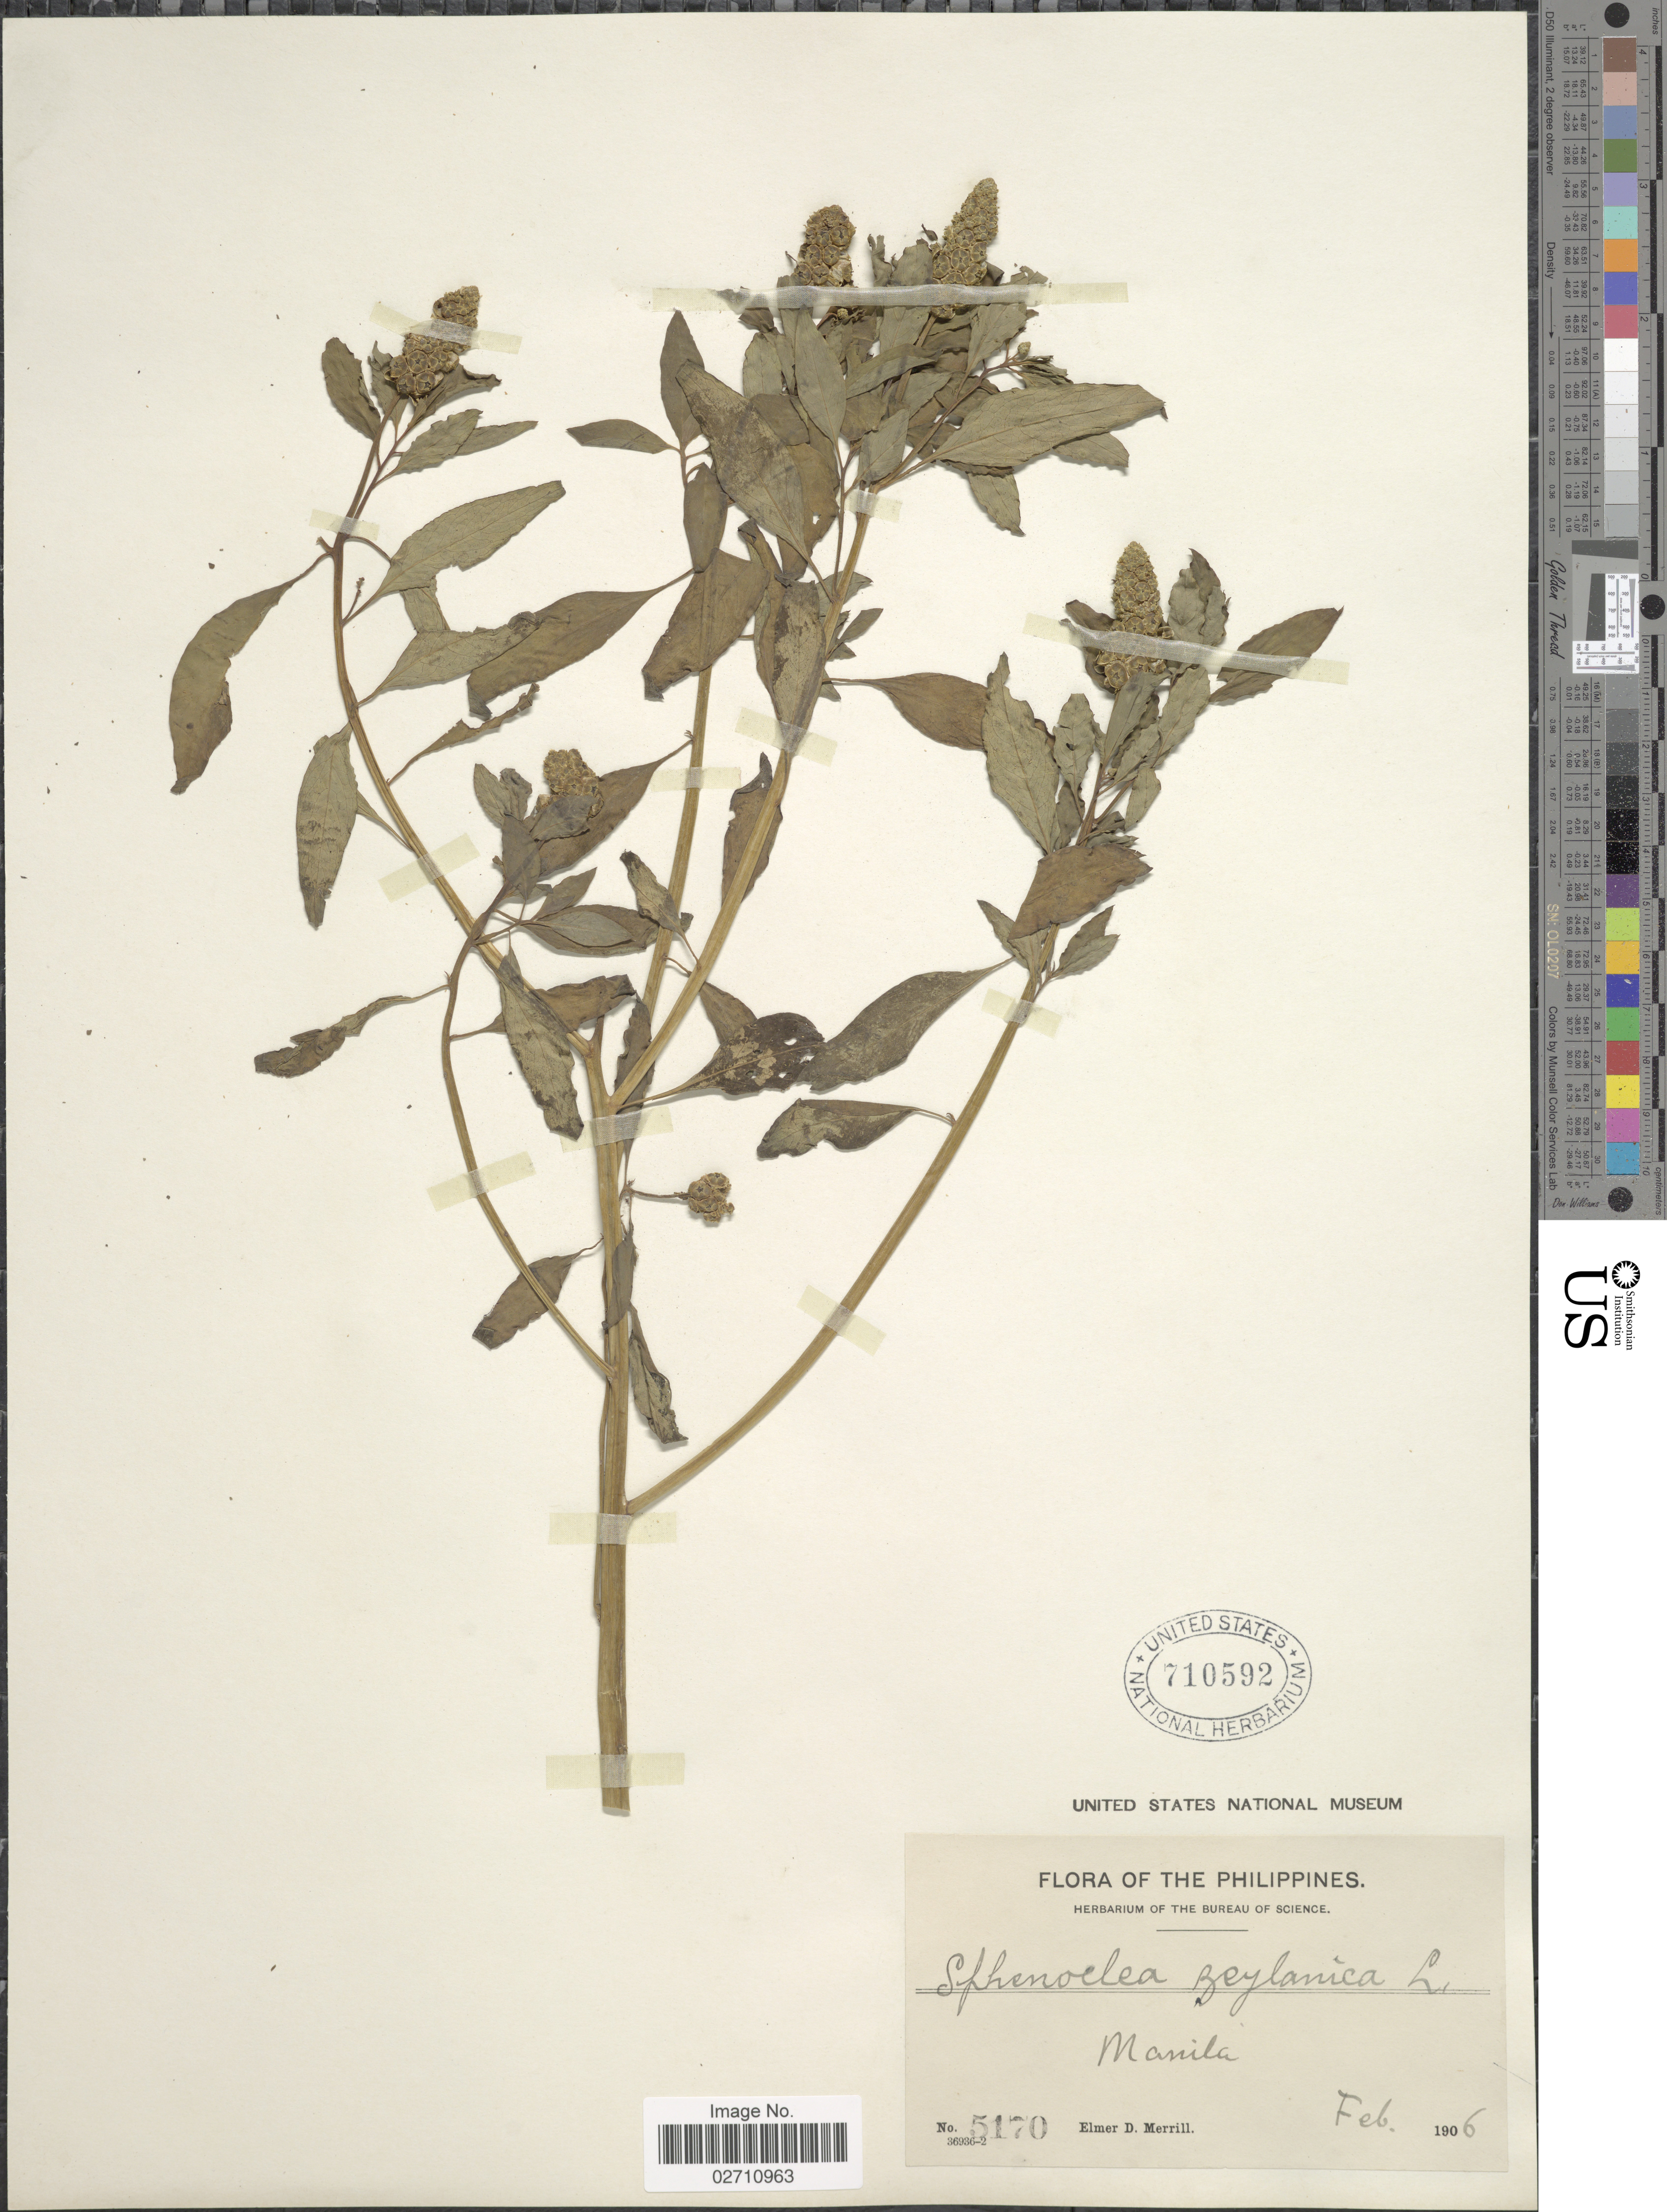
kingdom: Plantae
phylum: Tracheophyta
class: Magnoliopsida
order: Solanales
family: Sphenocleaceae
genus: Sphenoclea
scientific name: Sphenoclea zeylanica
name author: Gaertn.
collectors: E. D. Merrill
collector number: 5170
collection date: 1906-02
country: Philippines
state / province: National Capital Region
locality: Manila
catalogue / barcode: US 710592